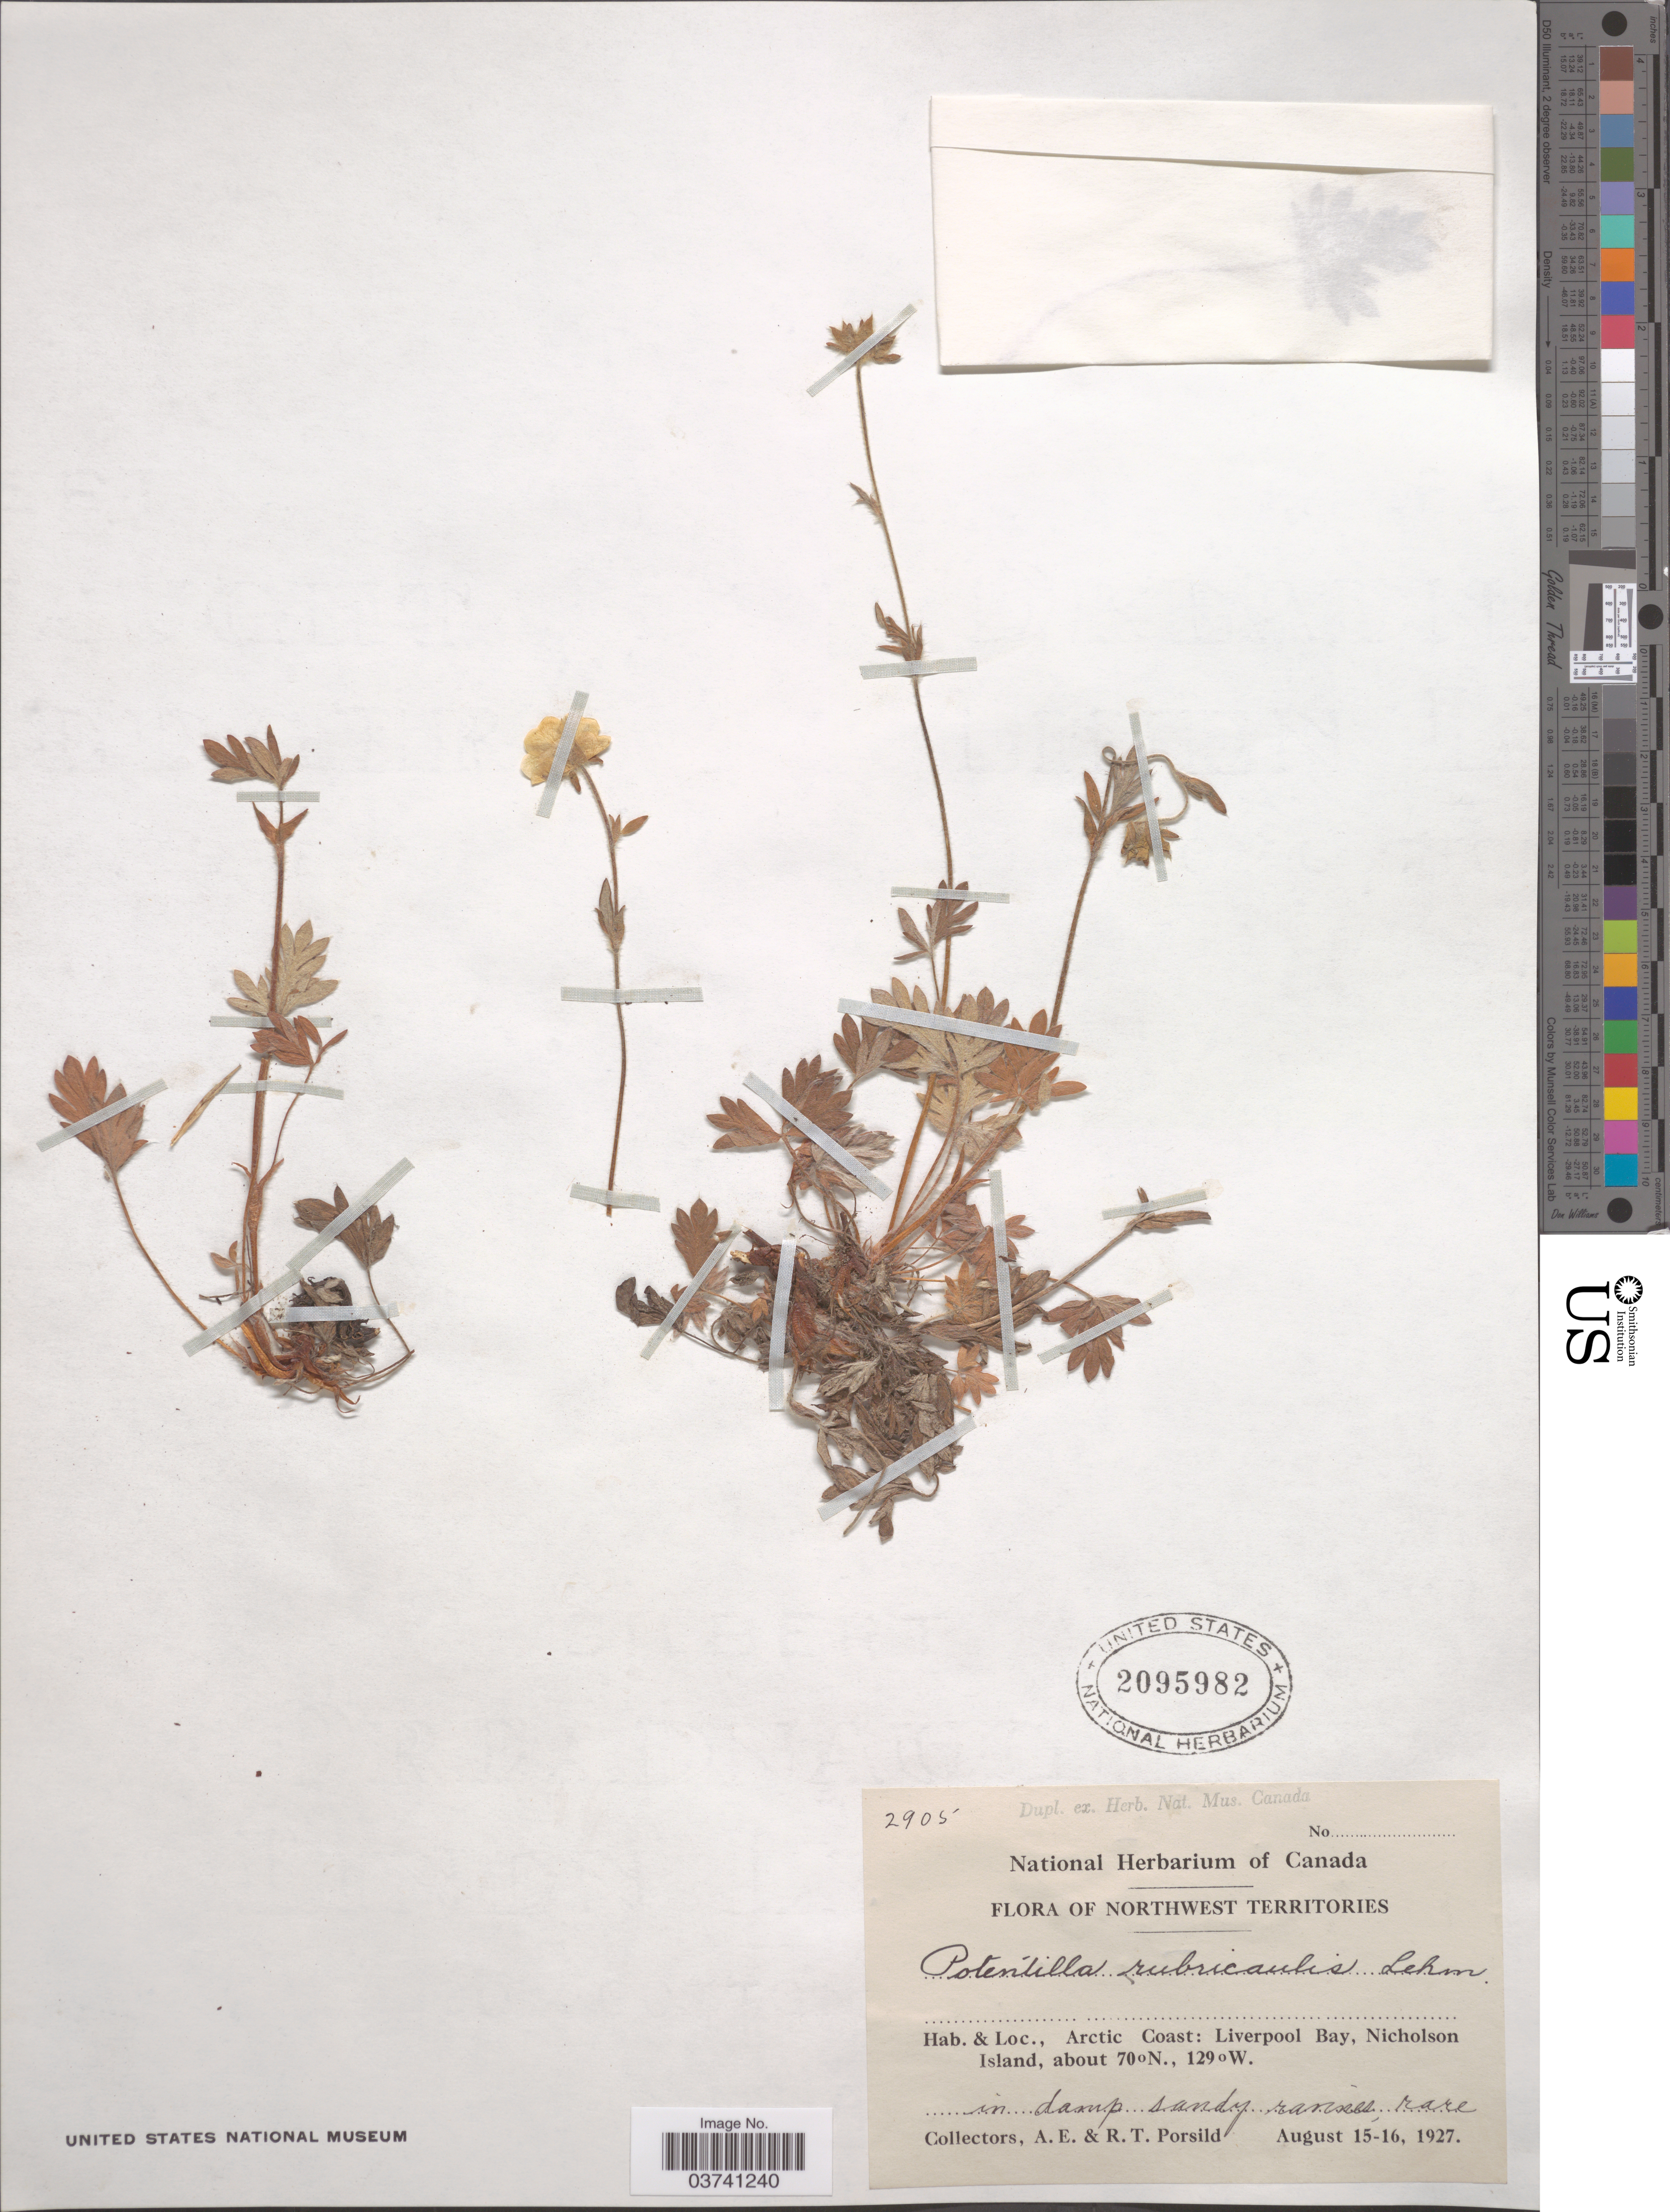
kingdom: Plantae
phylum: Tracheophyta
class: Magnoliopsida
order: Rosales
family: Rosaceae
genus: Potentilla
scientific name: Potentilla rubricaulis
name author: F. Lehm.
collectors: A. E. Porsild & R. T. Porsild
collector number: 2905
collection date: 1927-08-15/1927-08-16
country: Canada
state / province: Northwest Territories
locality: Arctic Coast: Liverpool Bay, Nicholson Island.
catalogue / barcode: US 2095982